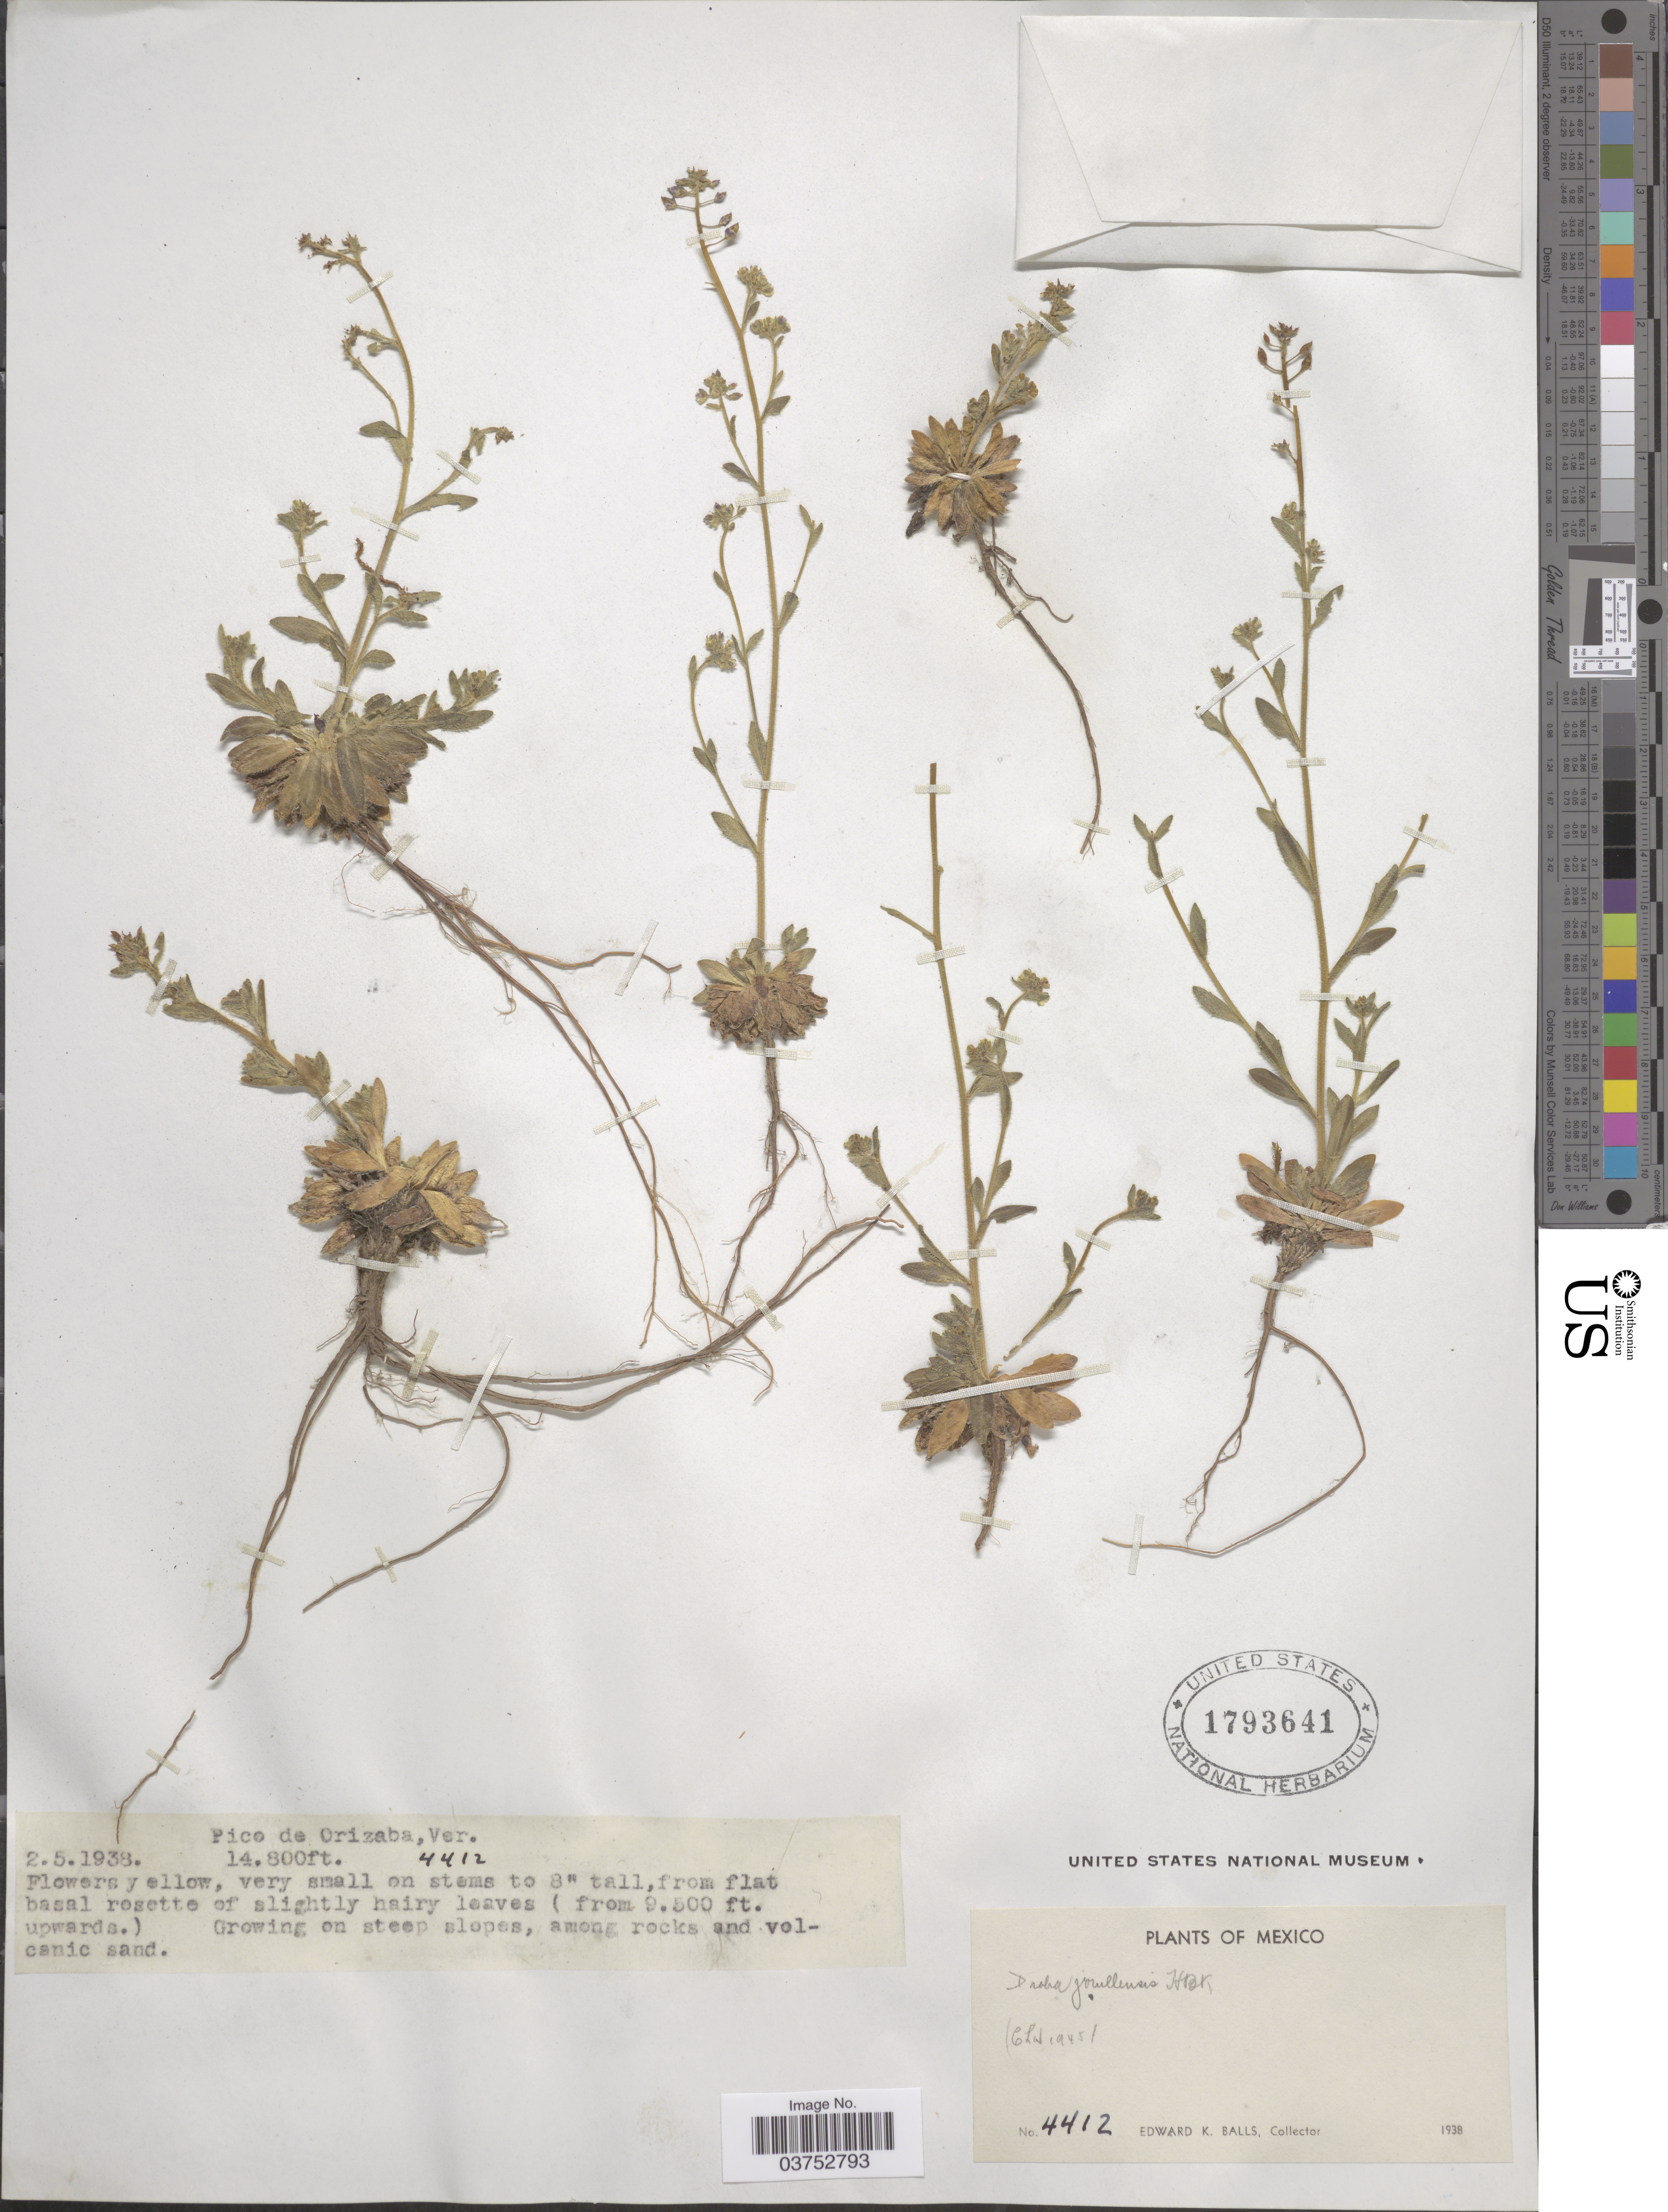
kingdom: Plantae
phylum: Tracheophyta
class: Magnoliopsida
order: Brassicales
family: Brassicaceae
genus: Draba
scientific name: Draba jorullensis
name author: Kunth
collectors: E. K. Balls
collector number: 4412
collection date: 1938-05-02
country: Mexico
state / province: Veracruz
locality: Pico de Orizaba, Ver.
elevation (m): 4511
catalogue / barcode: US 1793641